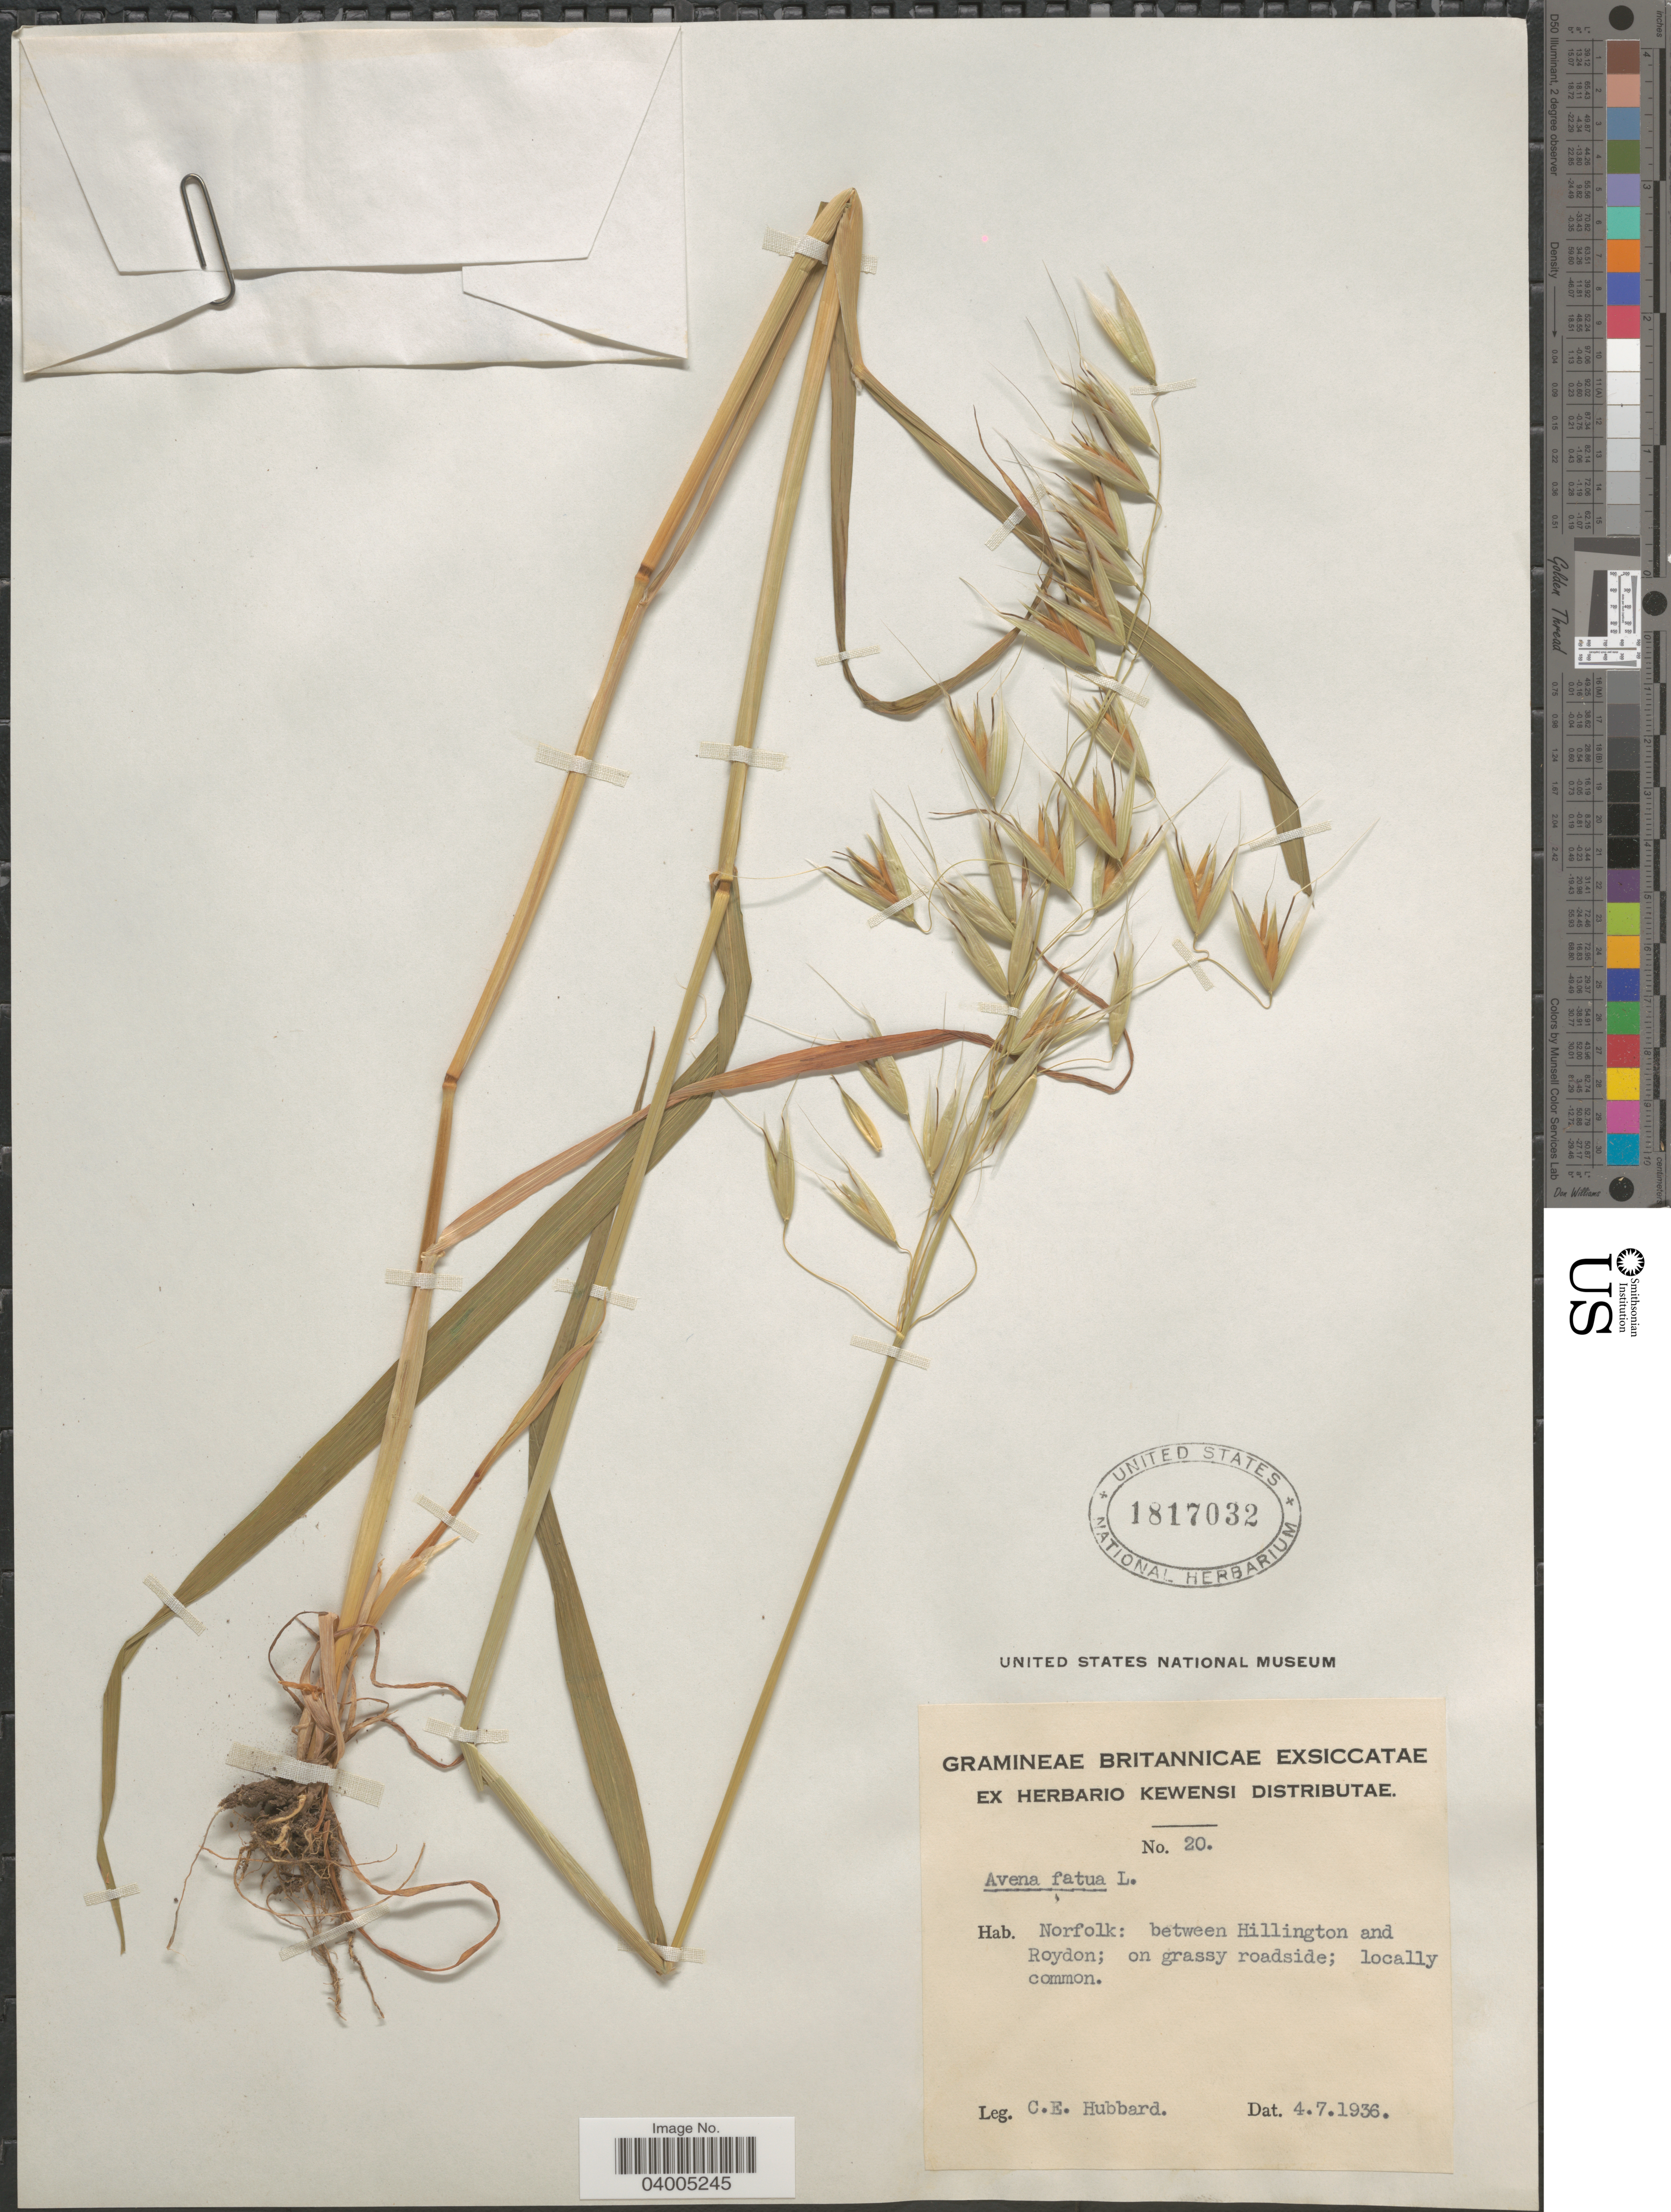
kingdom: Plantae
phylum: Tracheophyta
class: Liliopsida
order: Poales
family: Poaceae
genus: Avena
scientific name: Avena fatua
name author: L.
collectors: C. E. Hubbard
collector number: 20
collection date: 1936-07-04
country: Australia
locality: Norfolk: between Hillington and Roydon.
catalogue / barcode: US 1817032